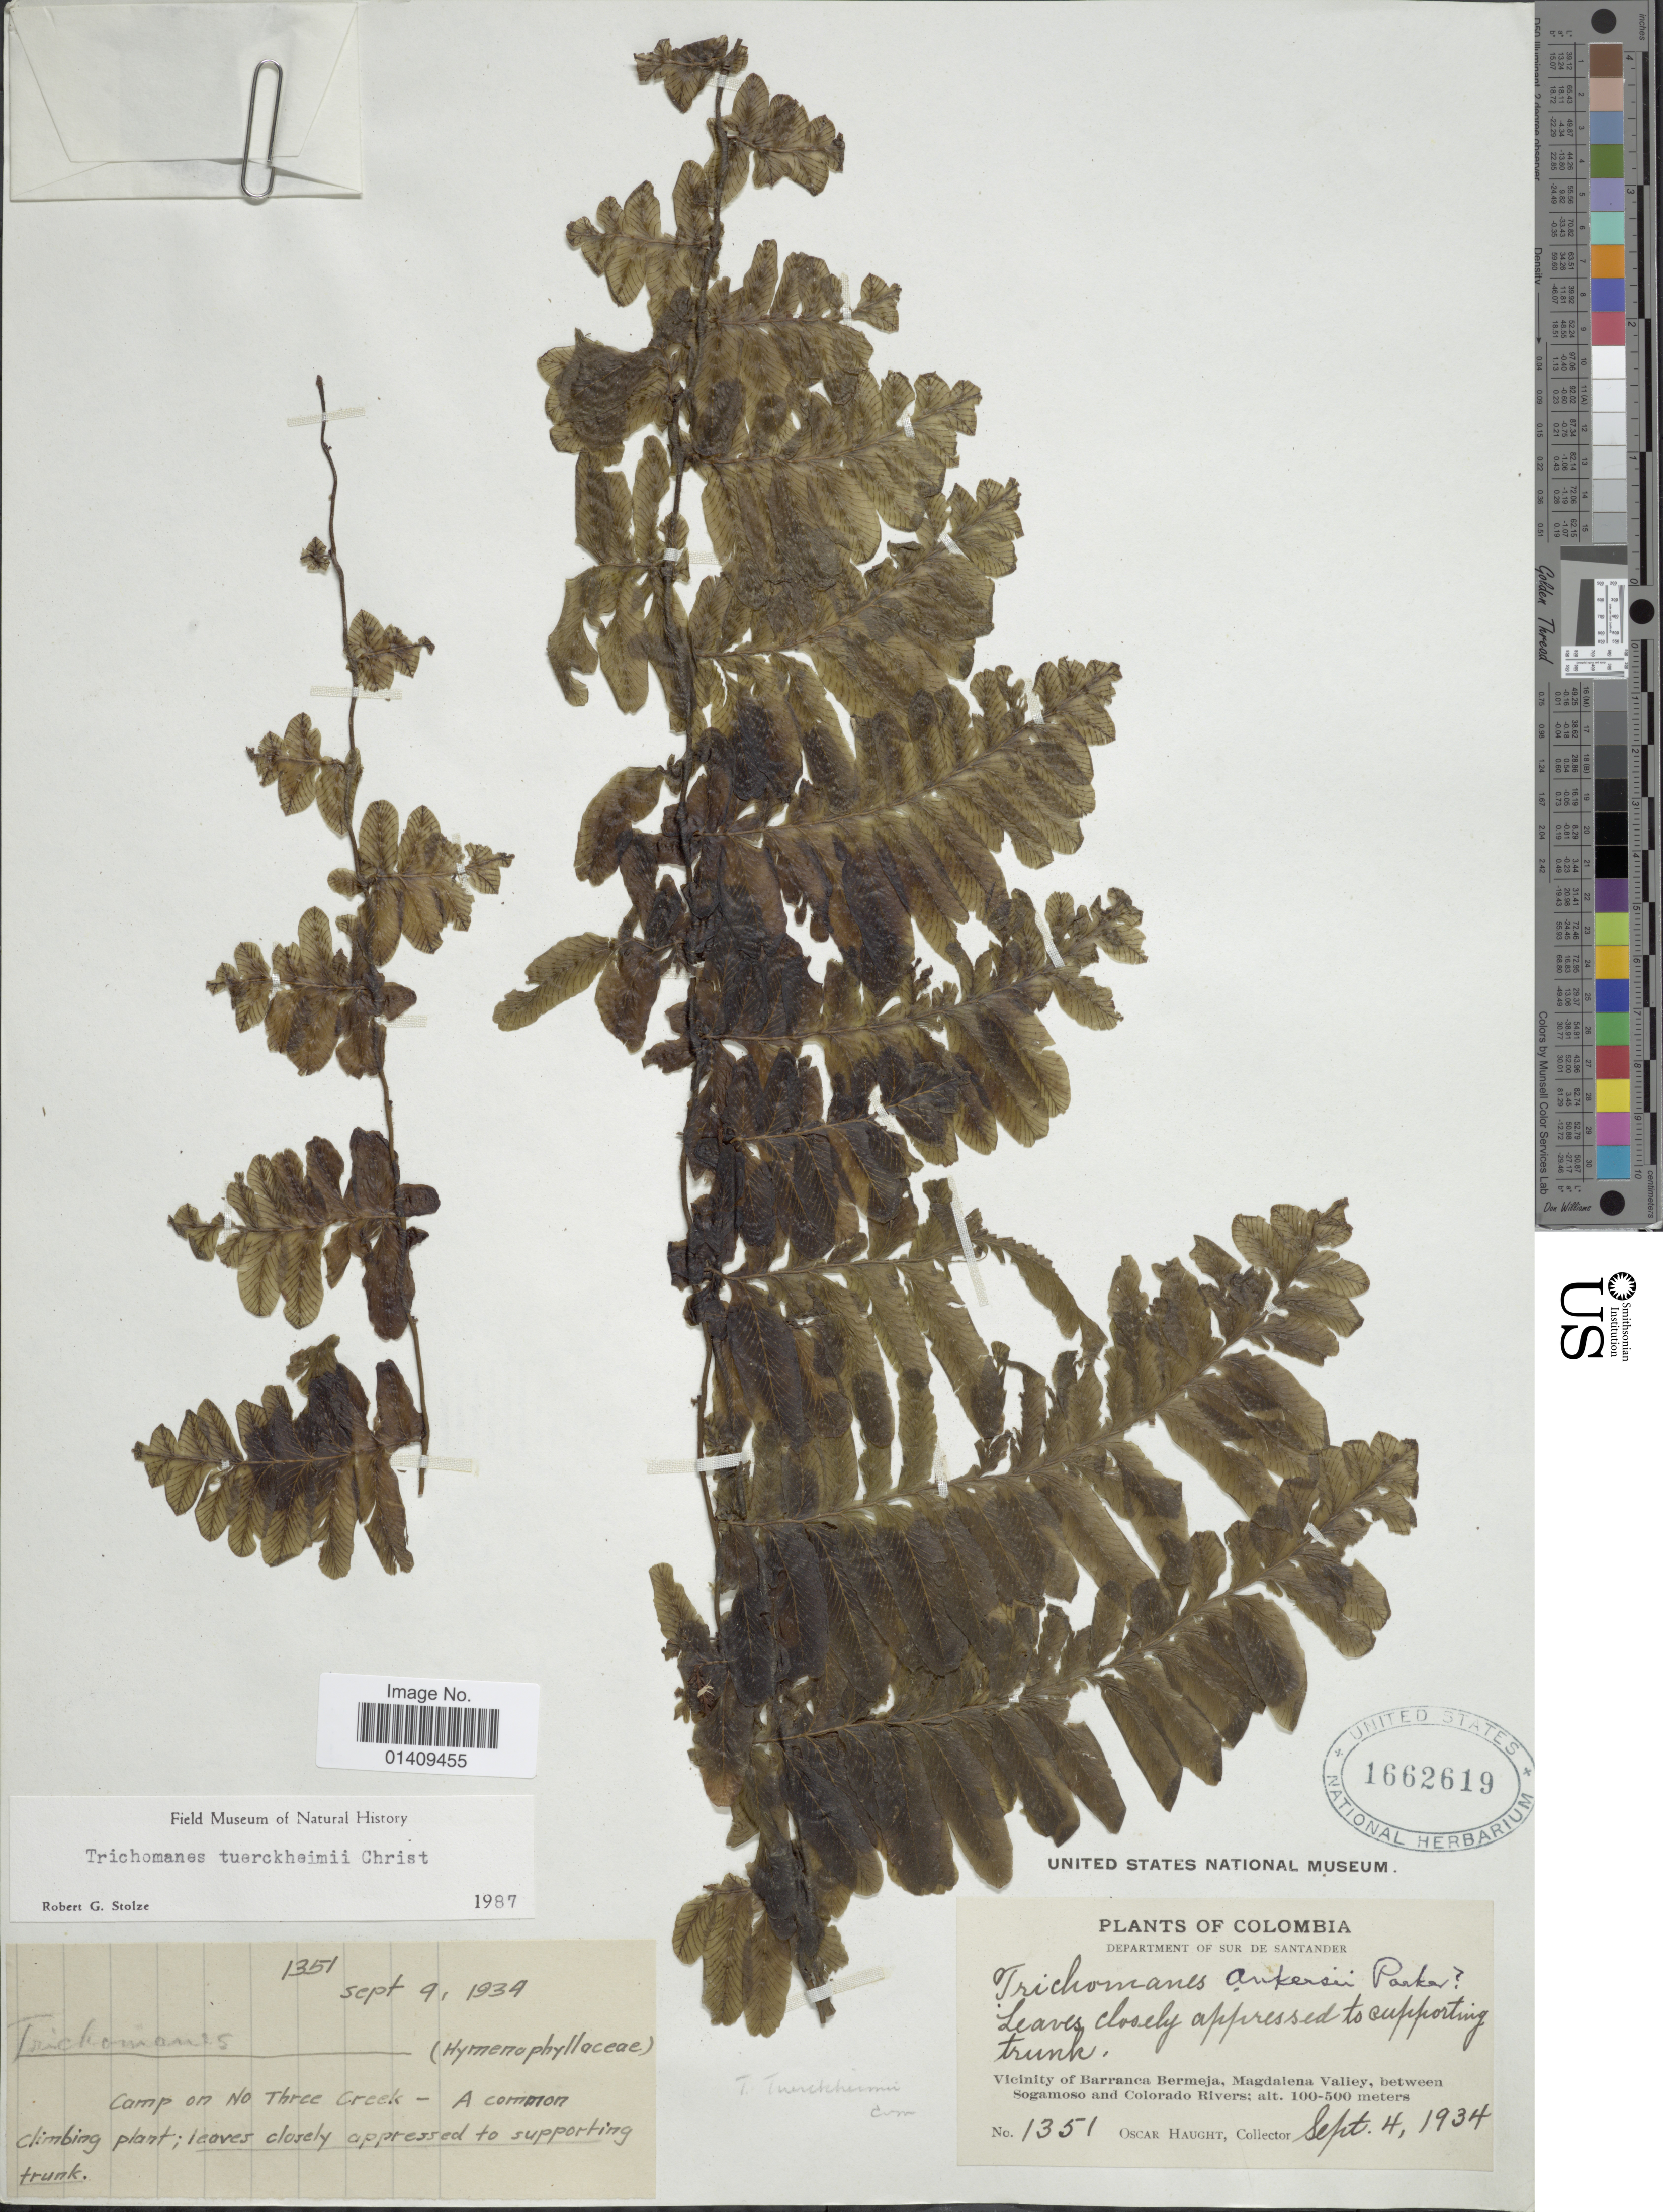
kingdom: Plantae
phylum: Tracheophyta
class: Polypodiopsida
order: Hymenophyllales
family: Hymenophyllaceae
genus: Trichomanes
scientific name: Trichomanes tuerckheimii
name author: Christ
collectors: O. L. Haught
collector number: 1351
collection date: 1934-09-04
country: Colombia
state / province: Santander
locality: Department of Sur de Santander vicinity of Barranca Barmeja Magdalena valley between Sogamoso and Colorado rivers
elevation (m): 100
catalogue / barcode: US 1662619